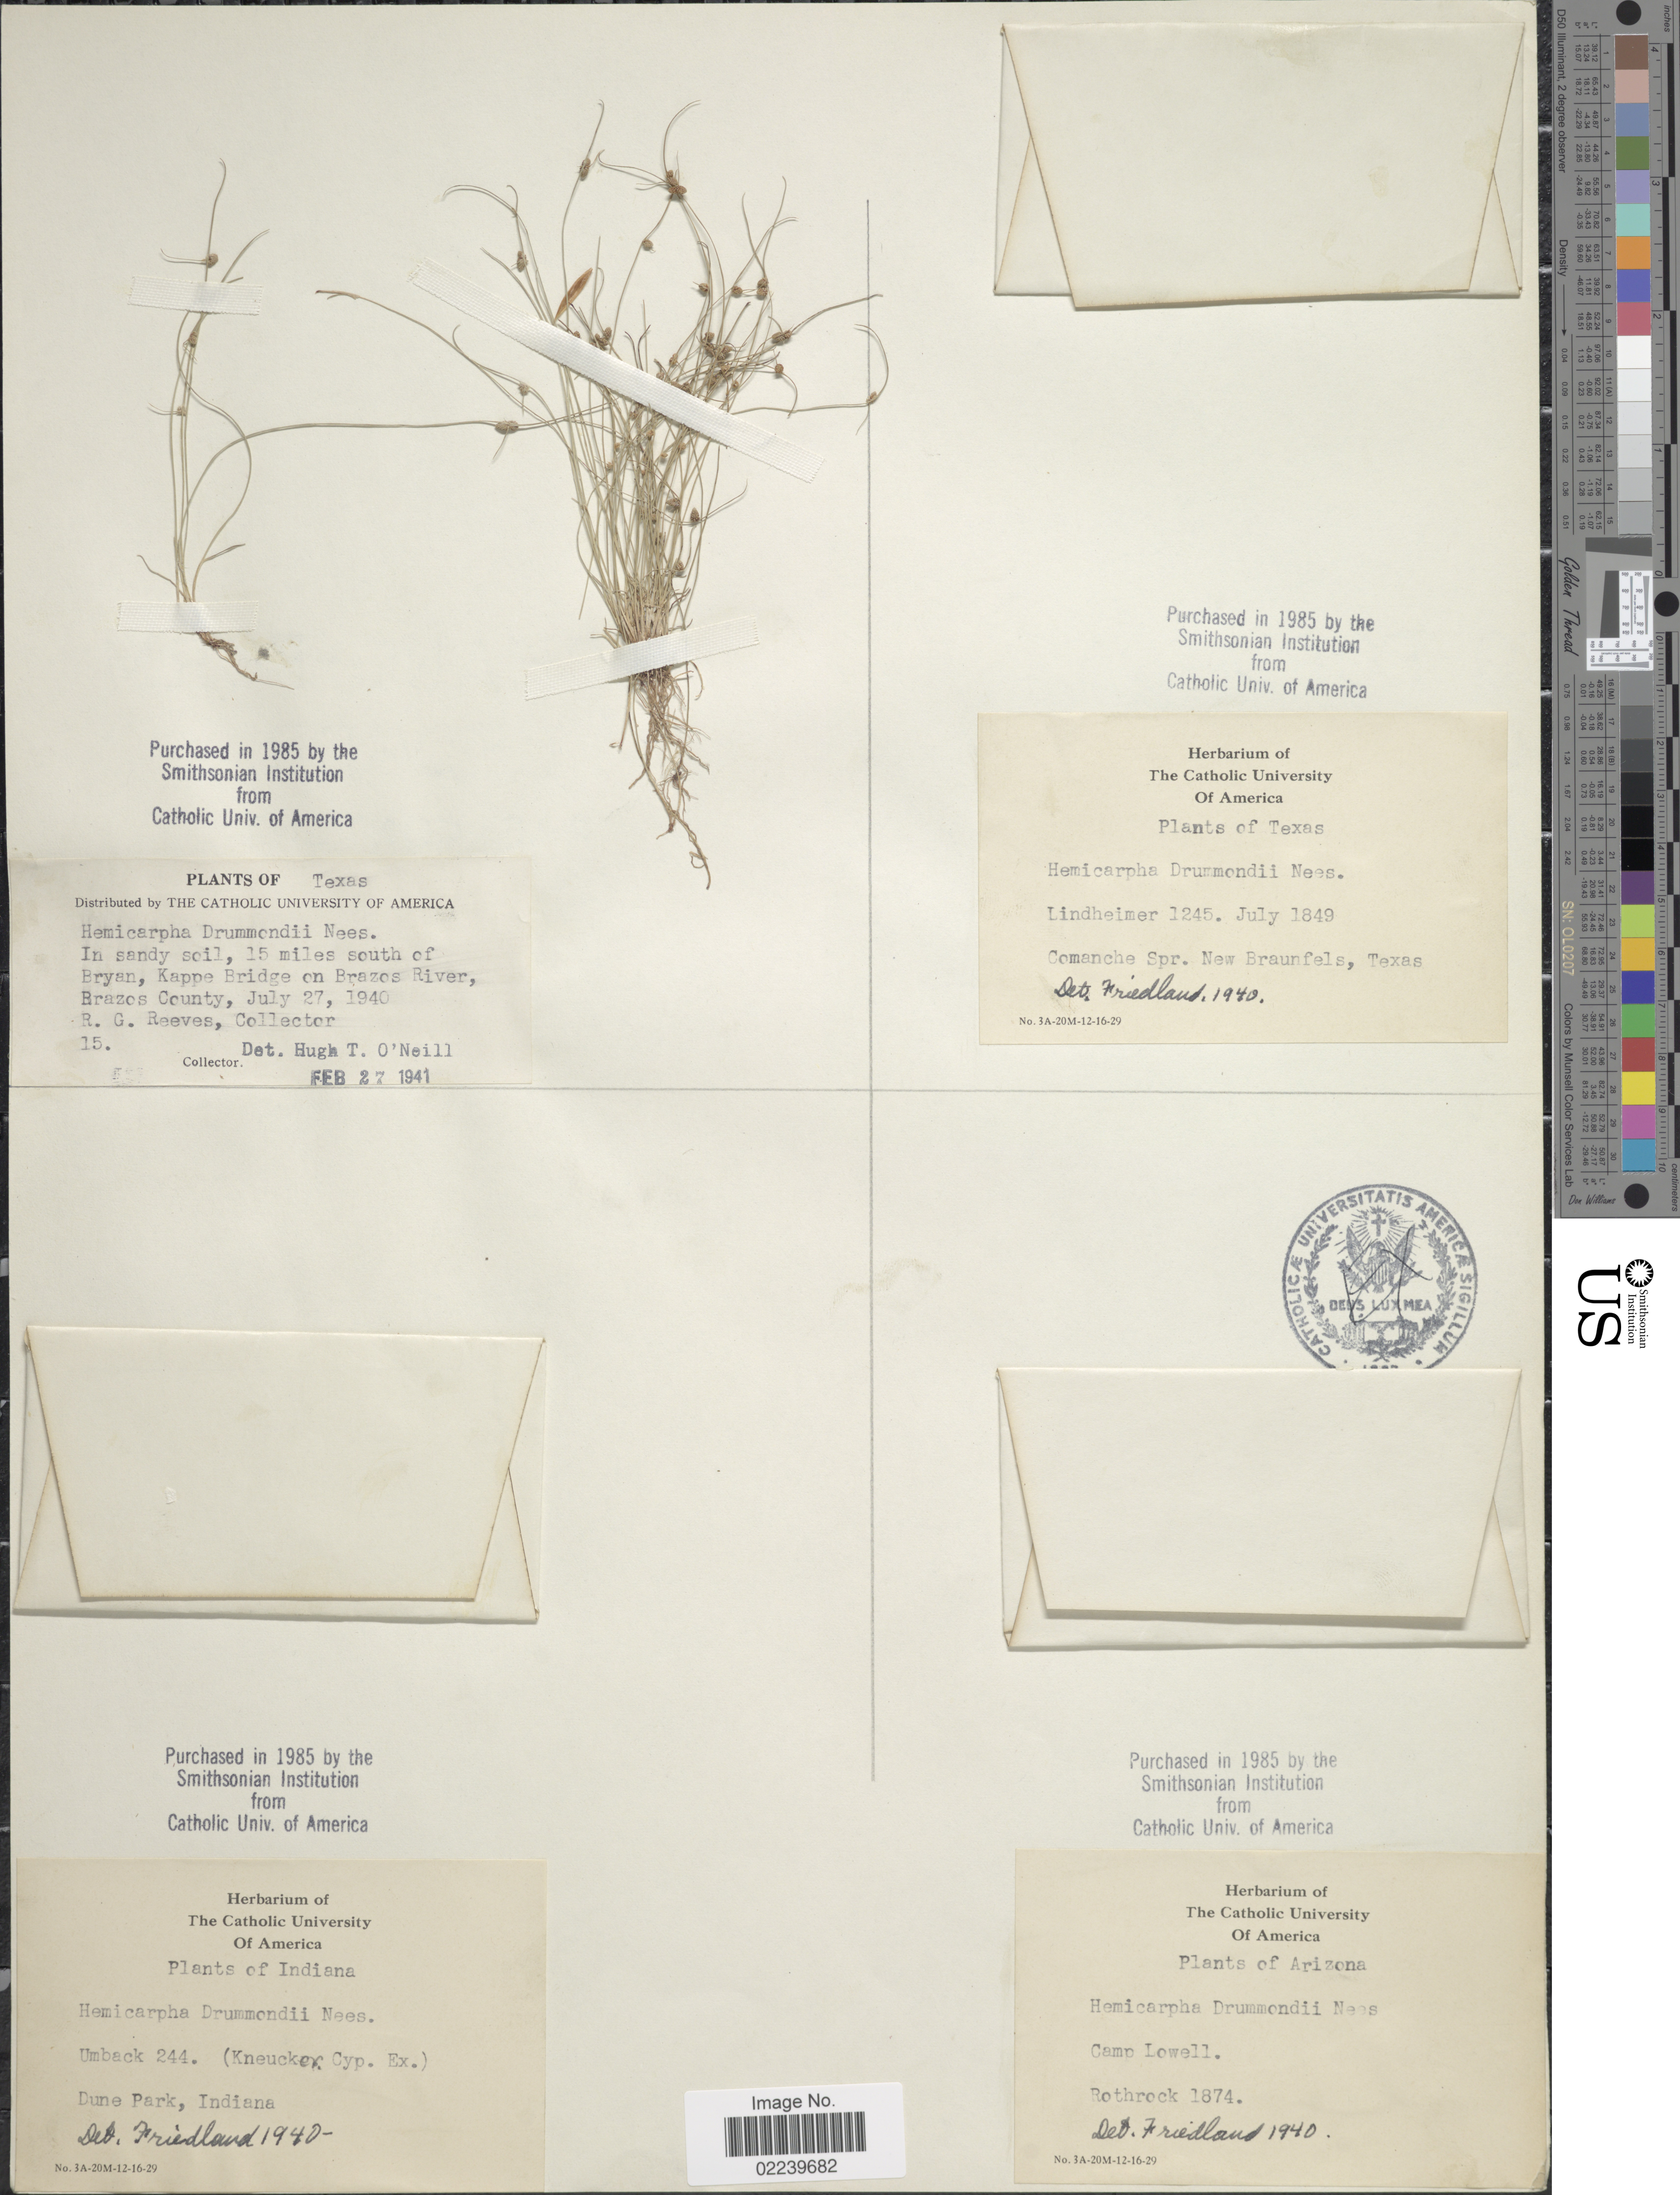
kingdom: Plantae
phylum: Tracheophyta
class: Liliopsida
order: Poales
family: Cyperaceae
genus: Cyperus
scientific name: Cyperus hemidrummondii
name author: Goetgh.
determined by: Strong, M. T., (US), Smithsonian Institution - National Museum of Natural History (UNITED STATES)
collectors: R. G. Reeves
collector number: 15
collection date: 1940-07-27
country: United States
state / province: Texas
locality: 15 miles south of Bryan, Kappe Bridge on Brazos River, Brazos County